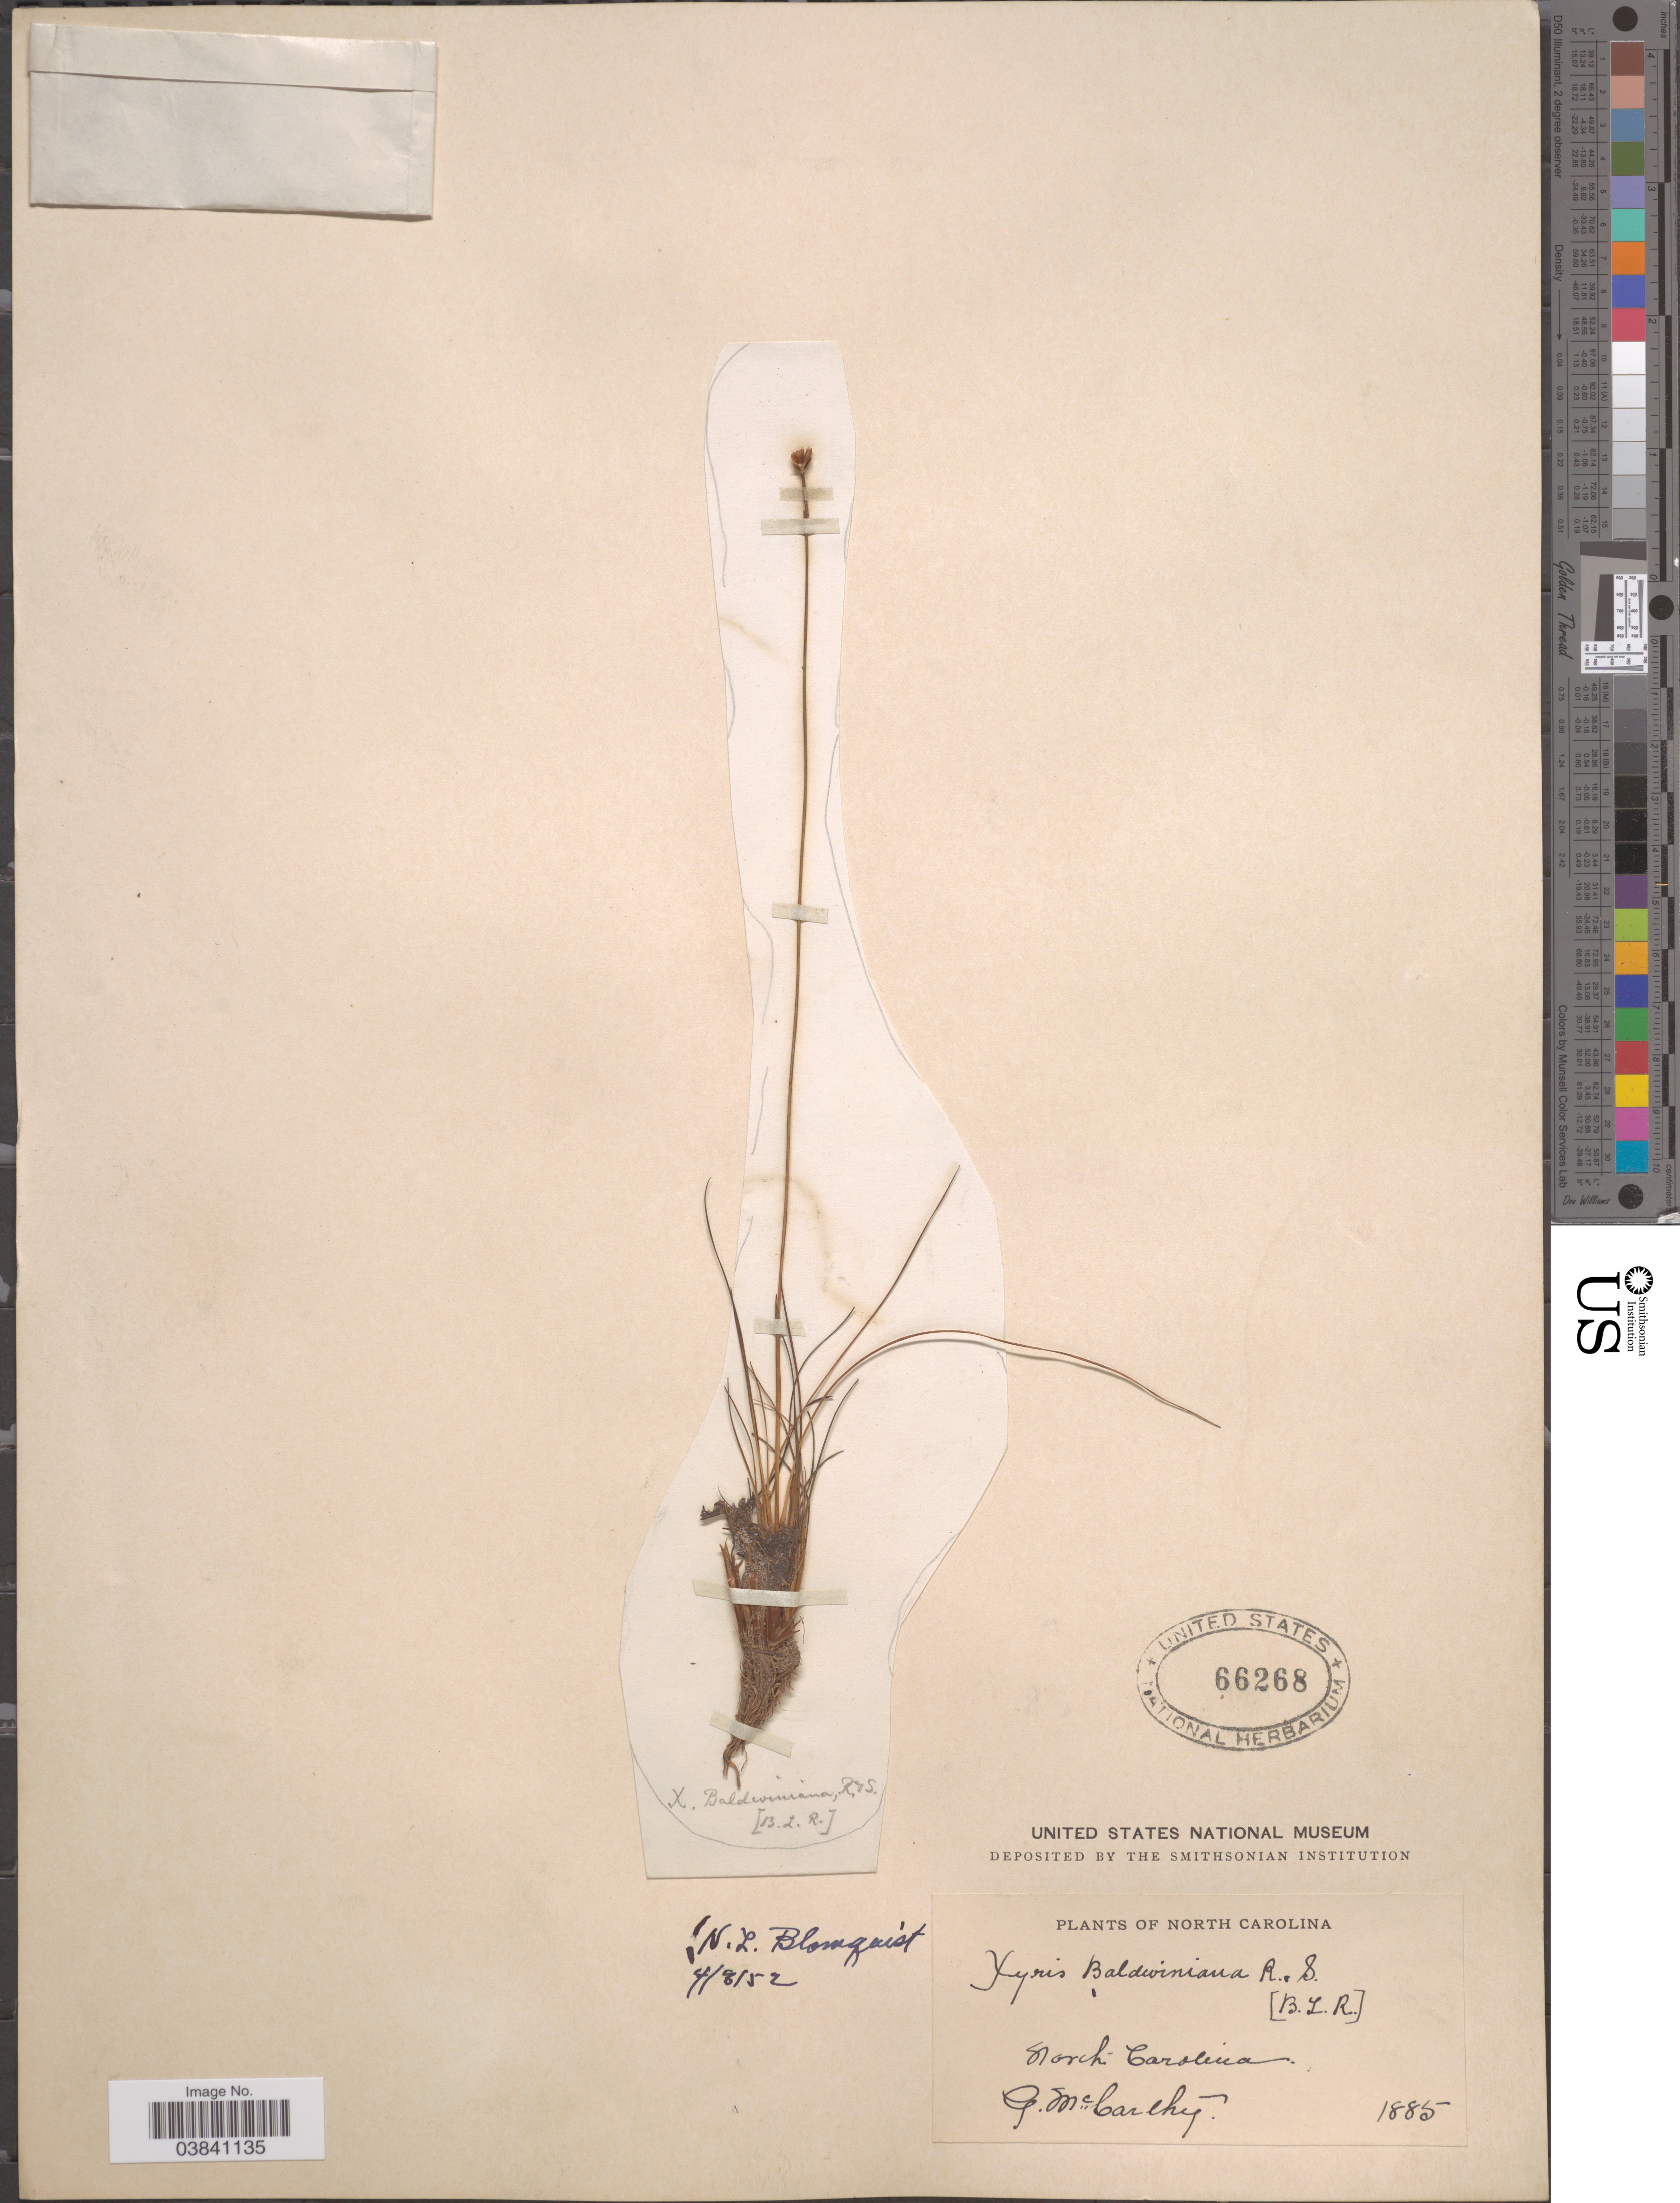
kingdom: Plantae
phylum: Tracheophyta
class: Liliopsida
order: Poales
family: Xyridaceae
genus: Xyris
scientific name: Xyris baldwiniana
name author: Schult.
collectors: G. McCarthy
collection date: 1885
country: United States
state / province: North Carolina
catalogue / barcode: US 66268